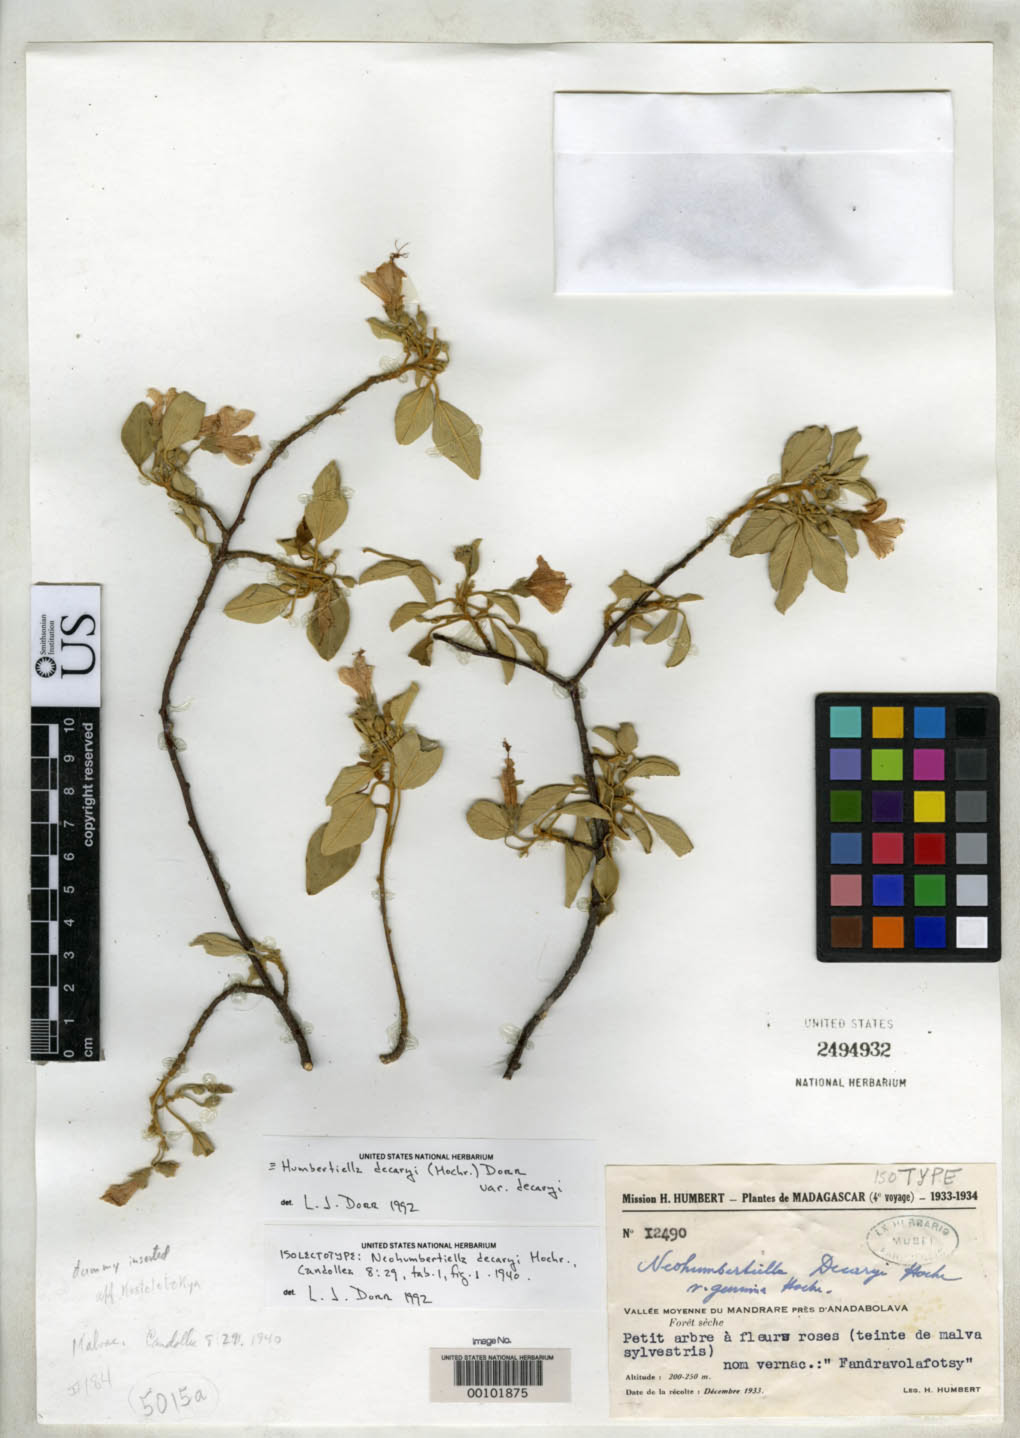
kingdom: Plantae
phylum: Tracheophyta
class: Magnoliopsida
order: Malvales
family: Malvaceae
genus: Neohumbertiella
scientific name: Neohumbertiella decaryi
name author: Hochr.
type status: Isolectotype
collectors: H. Humbert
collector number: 12490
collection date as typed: Dec 1933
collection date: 1933-12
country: Madagascar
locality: Central Valley of Mandarare, near d'Anadabolava.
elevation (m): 200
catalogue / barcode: US 2494932